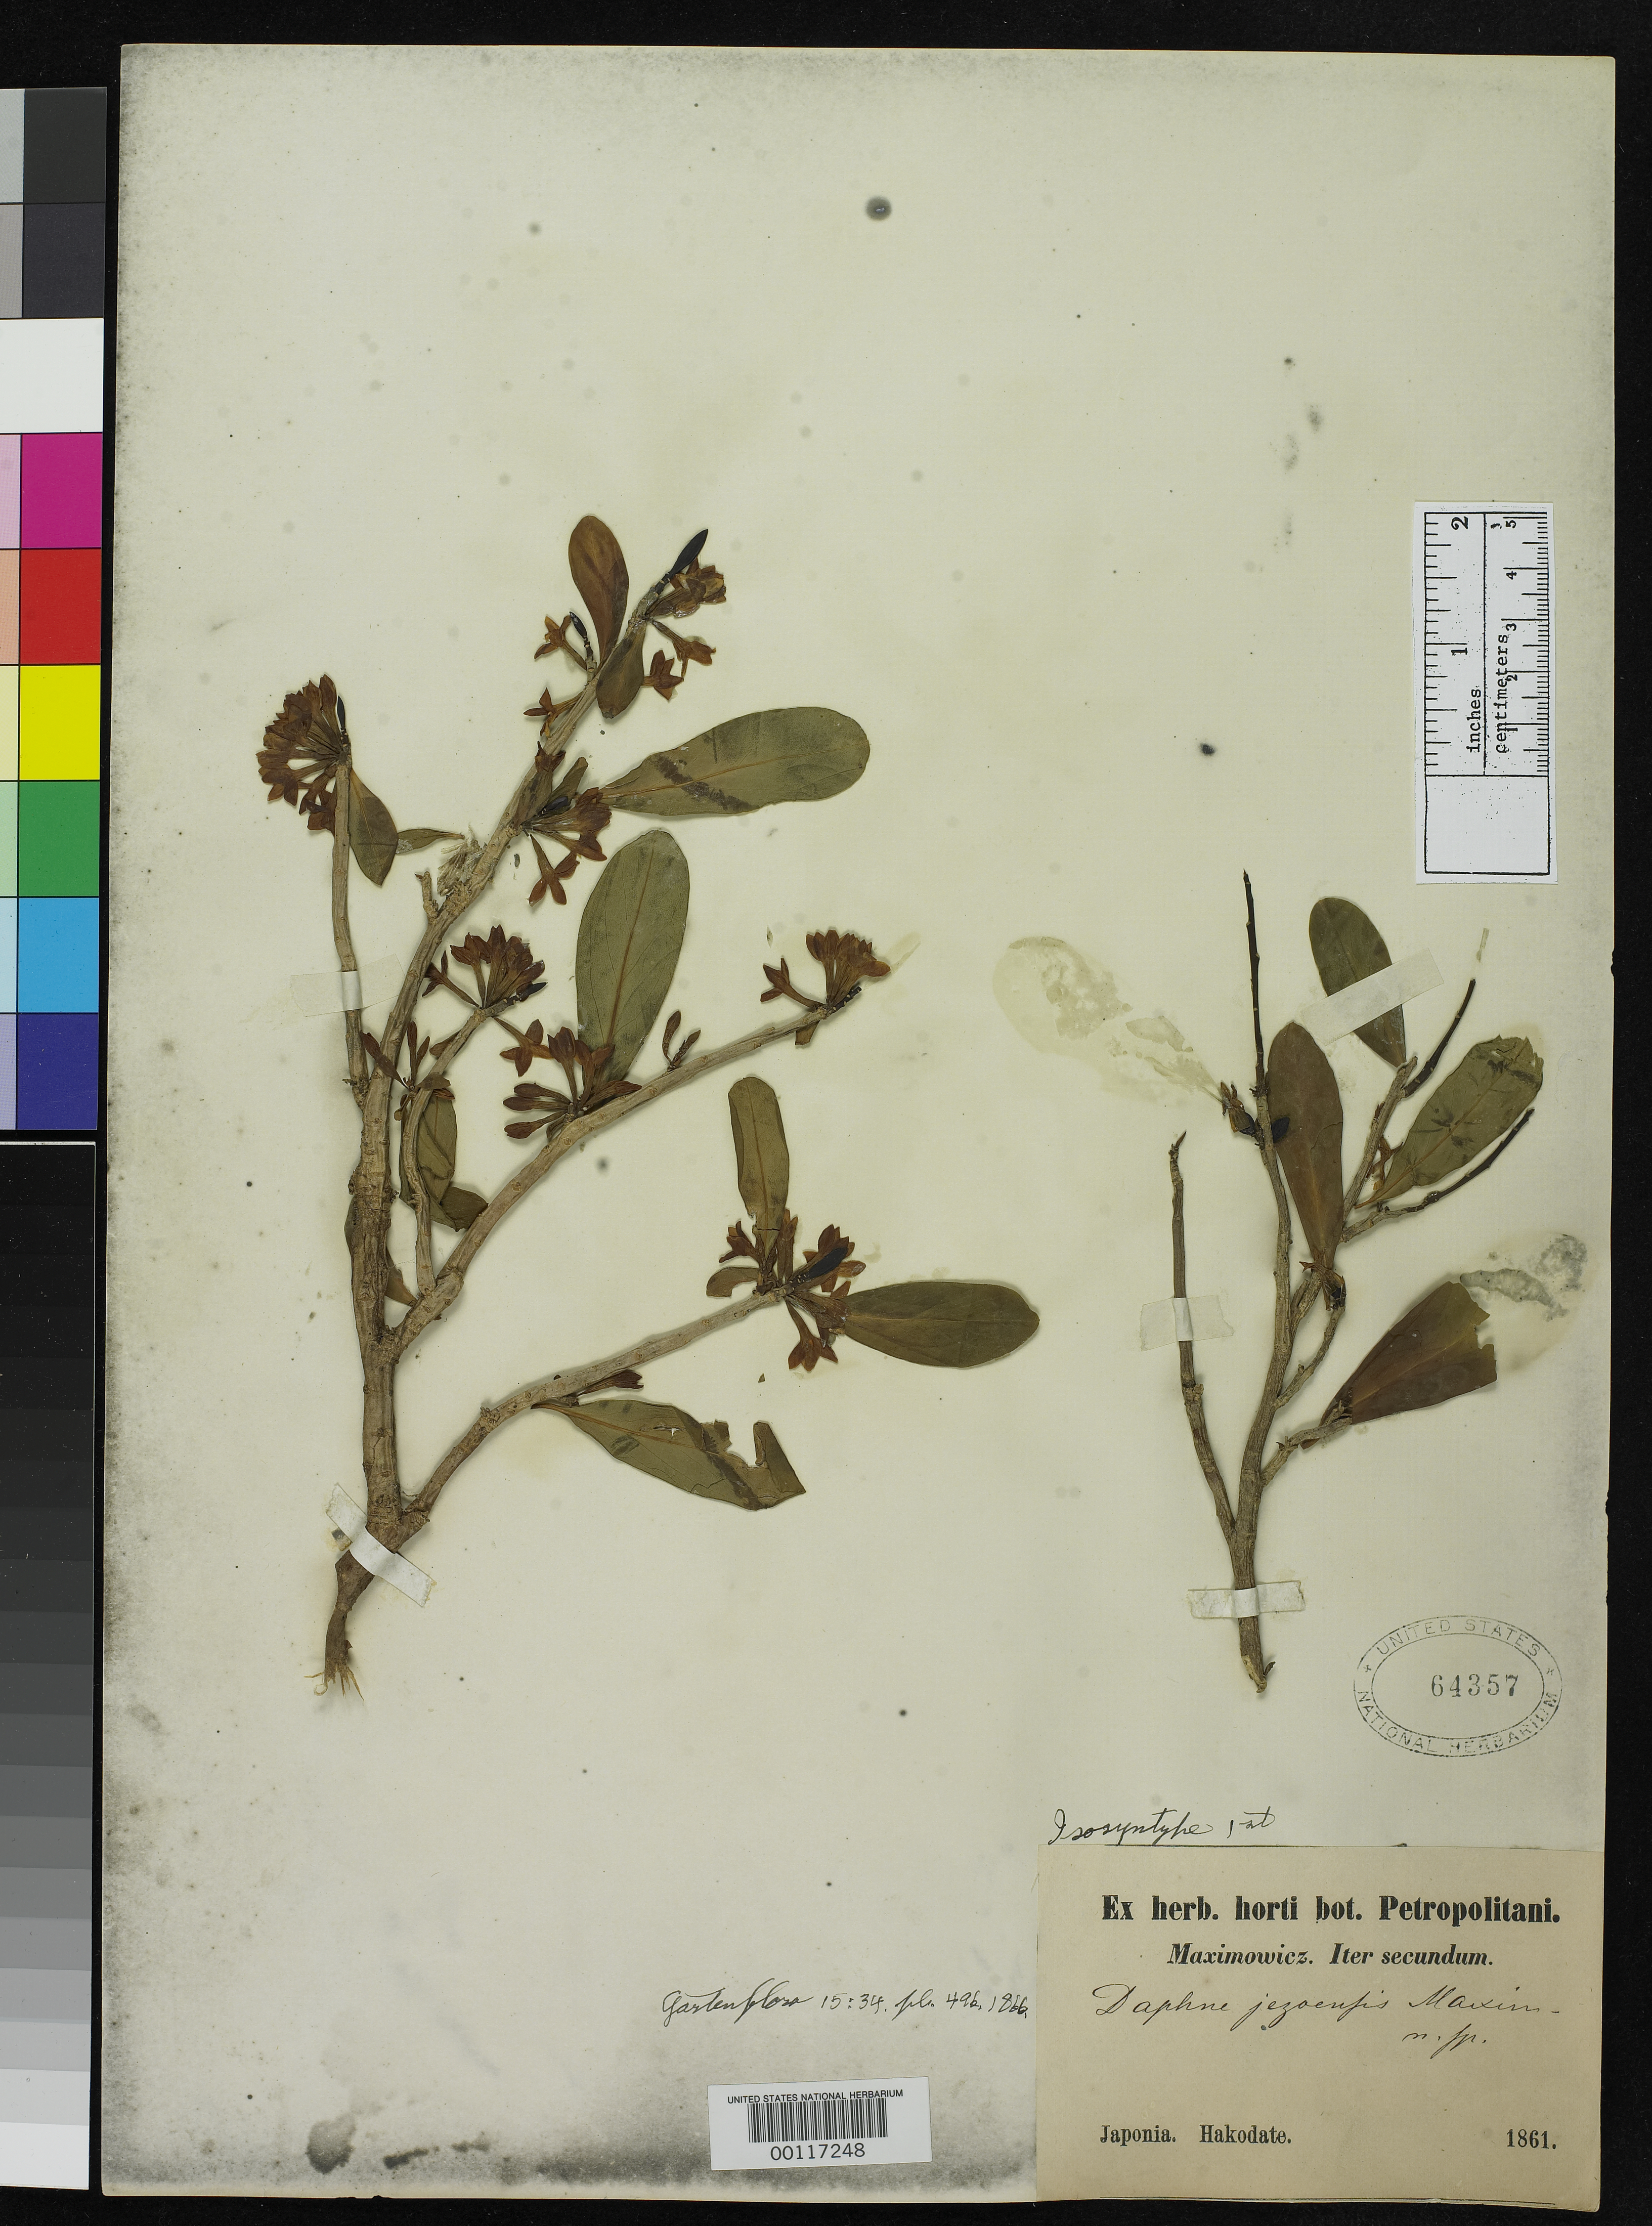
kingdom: Plantae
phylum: Tracheophyta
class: Magnoliopsida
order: Malvales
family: Thymelaeaceae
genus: Daphne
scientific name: Daphne jezoensis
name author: Maxim.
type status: Isosyntype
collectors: C. J. Maximowicz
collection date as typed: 1861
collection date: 1861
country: Japan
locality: Hakodate.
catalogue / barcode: US 64357